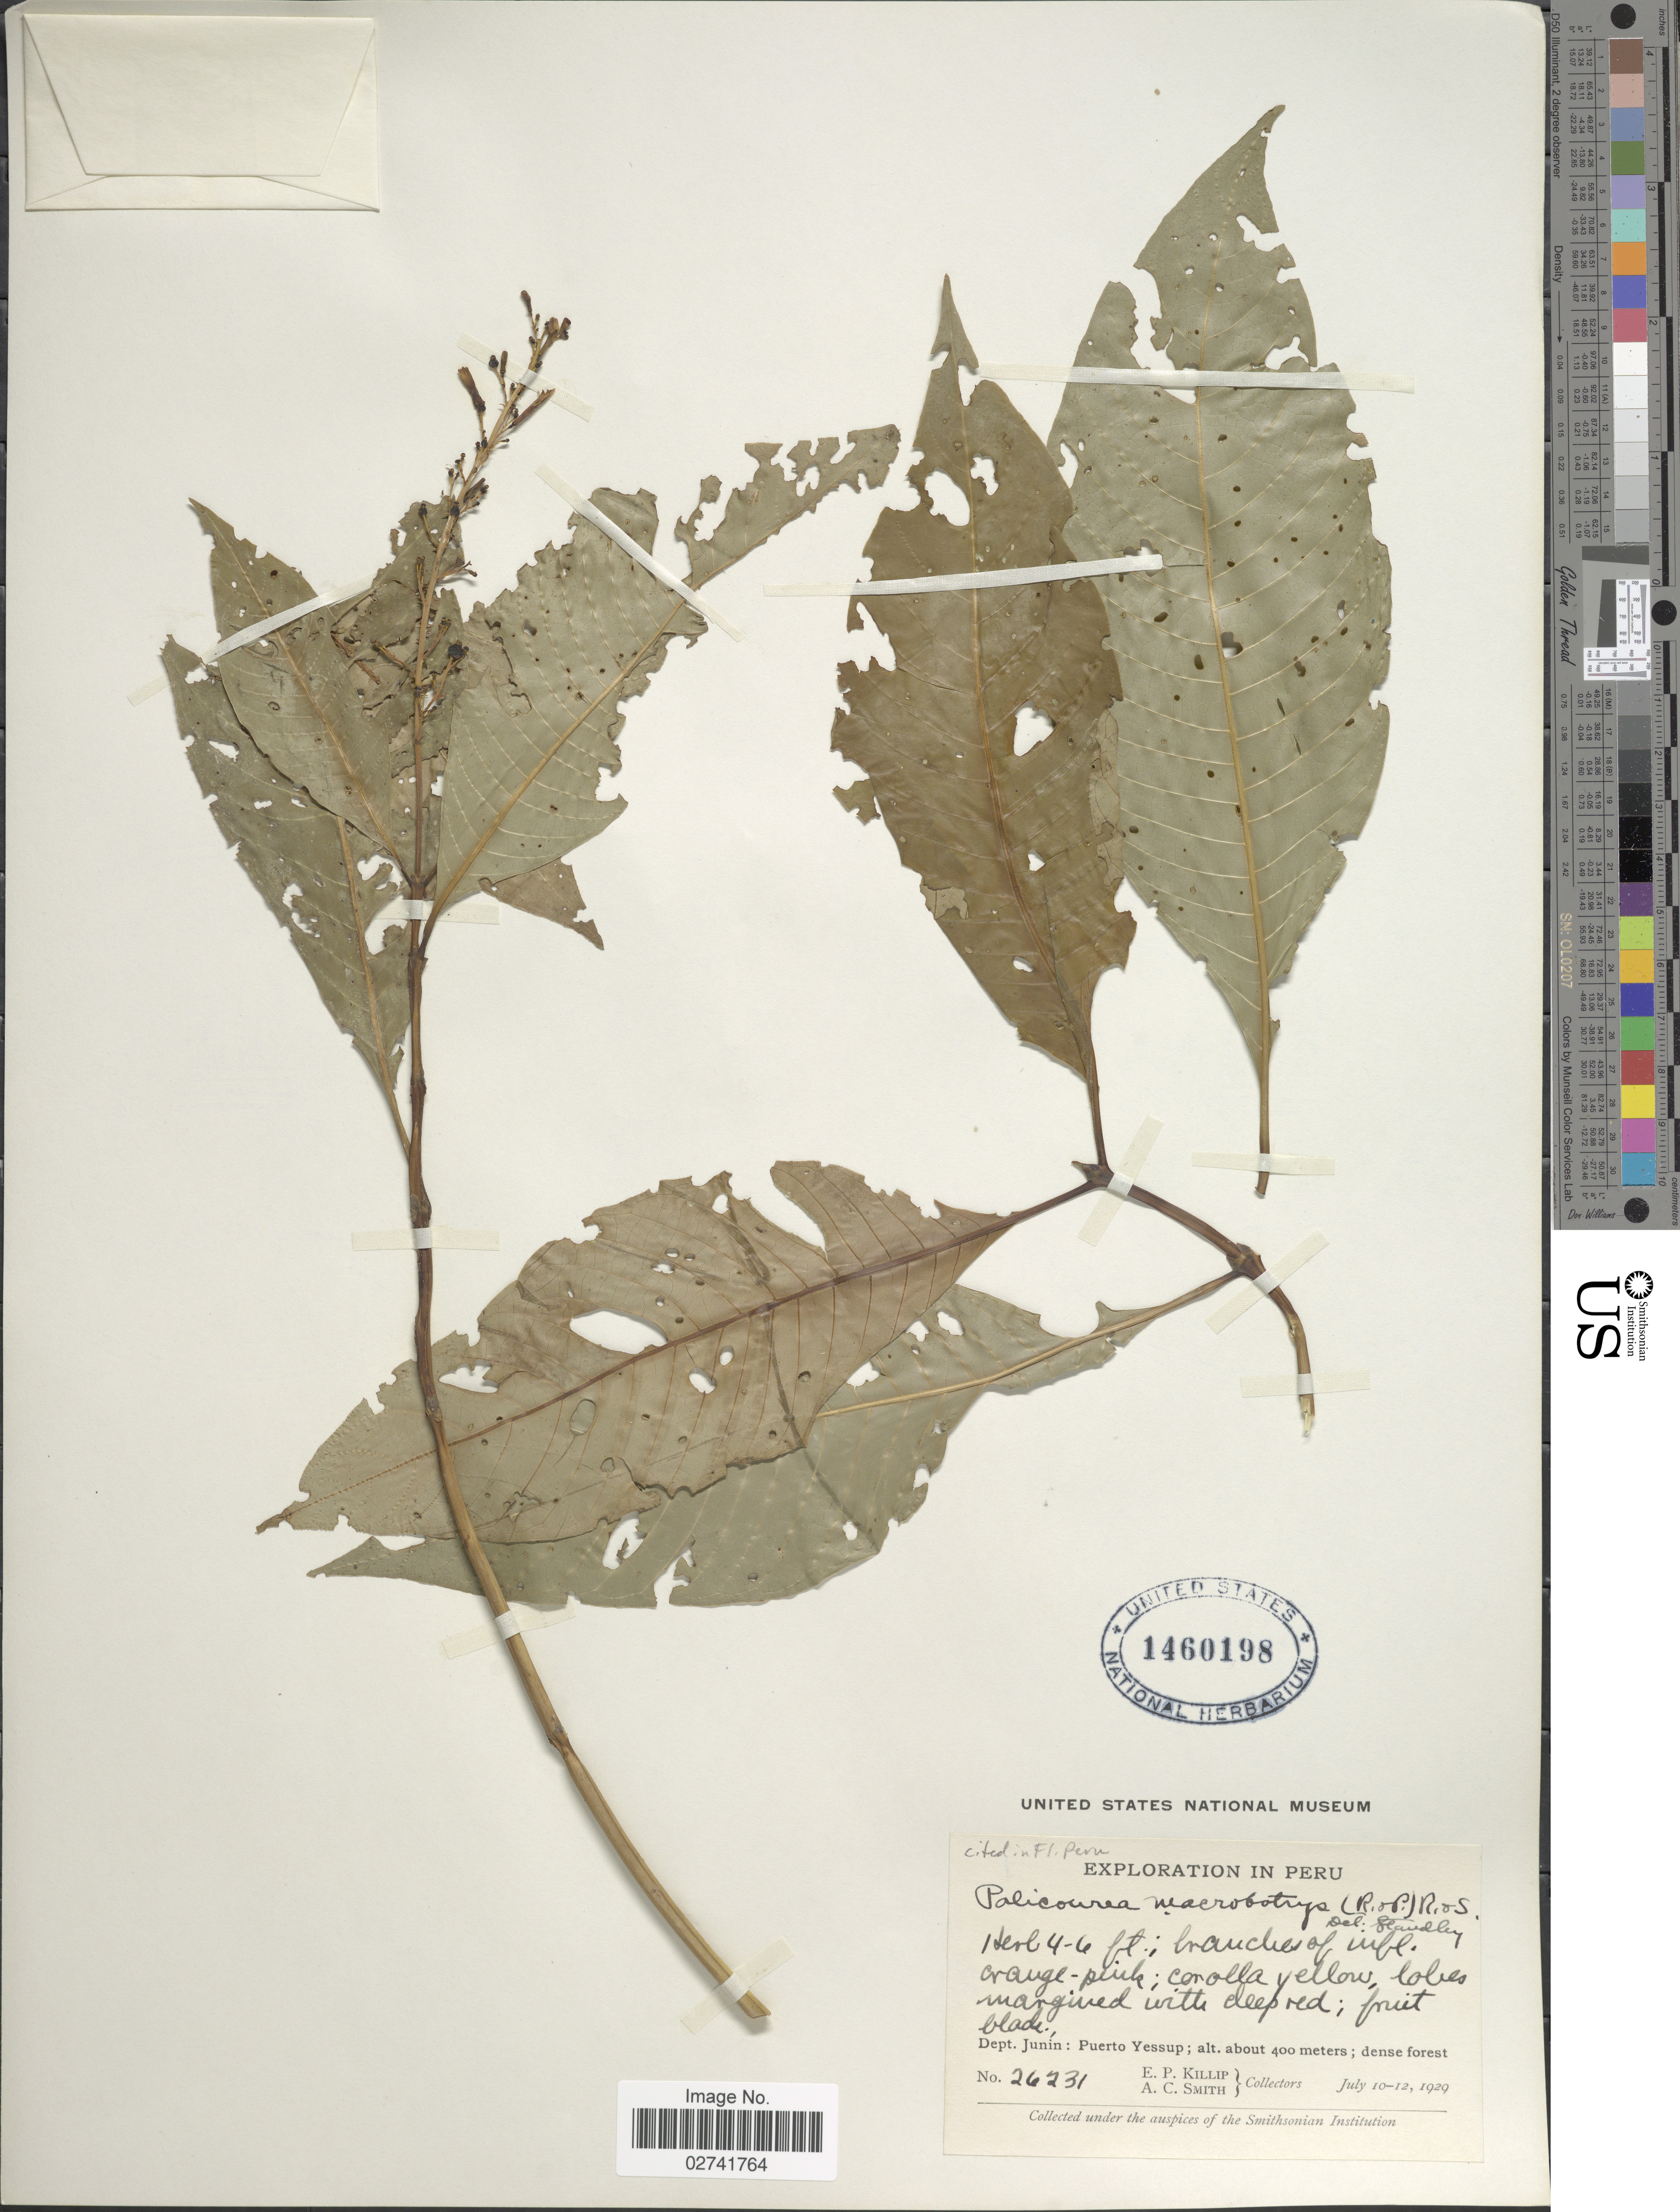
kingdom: Plantae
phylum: Tracheophyta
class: Magnoliopsida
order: Gentianales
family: Rubiaceae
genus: Palicourea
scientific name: Palicourea macrobotrys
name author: (Ruiz & Pav.) Schult.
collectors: E. P. Killip & A. C. Smith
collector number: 26231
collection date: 1929-07-10/1929-07-12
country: Peru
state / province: Junín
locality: Dept. Junín: Puerto Yessup.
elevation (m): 400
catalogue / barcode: US 1460198